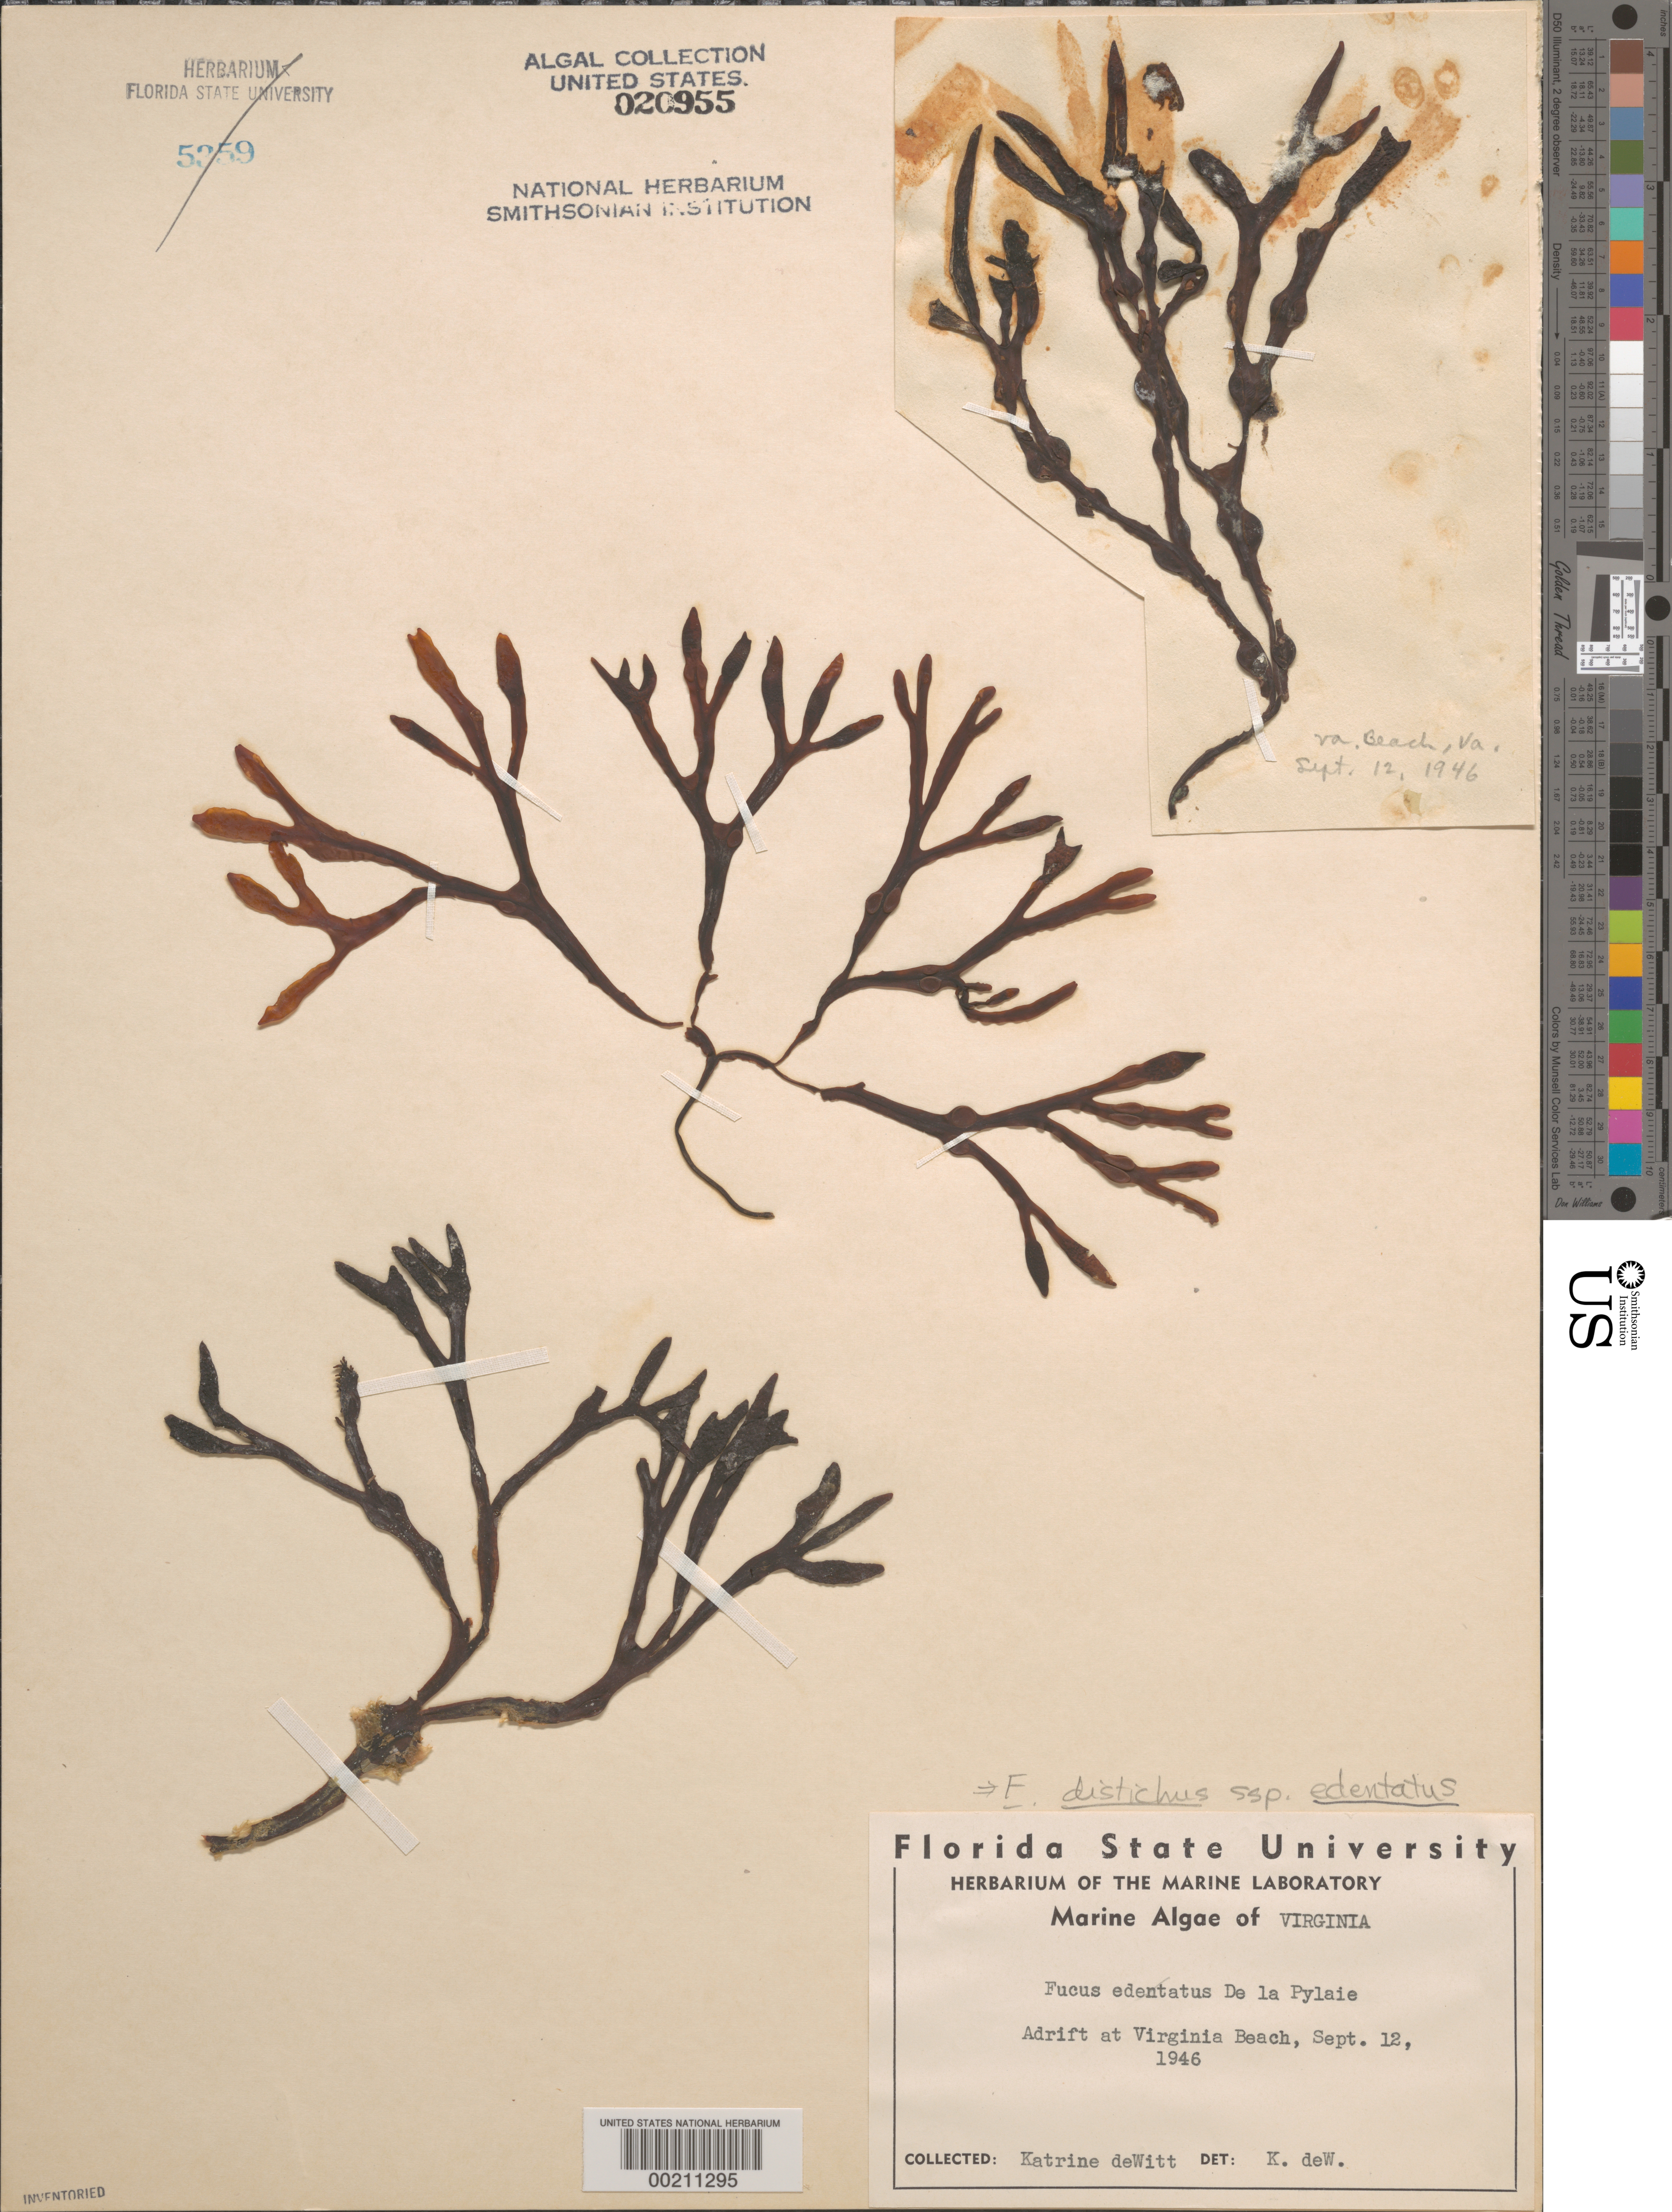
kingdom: Chromista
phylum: Ochrophyta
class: Phaeophyceae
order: Fucales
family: Fucaceae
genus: Fucus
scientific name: Fucus distichus subsp. edentatus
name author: (Bach. Pyl.) H.T. Powell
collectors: K. deWitt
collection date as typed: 12 Sep 1946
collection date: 1946-09-12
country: United States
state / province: Virginia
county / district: City of Virginia Beach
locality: Virginia Beach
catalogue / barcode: US 20955